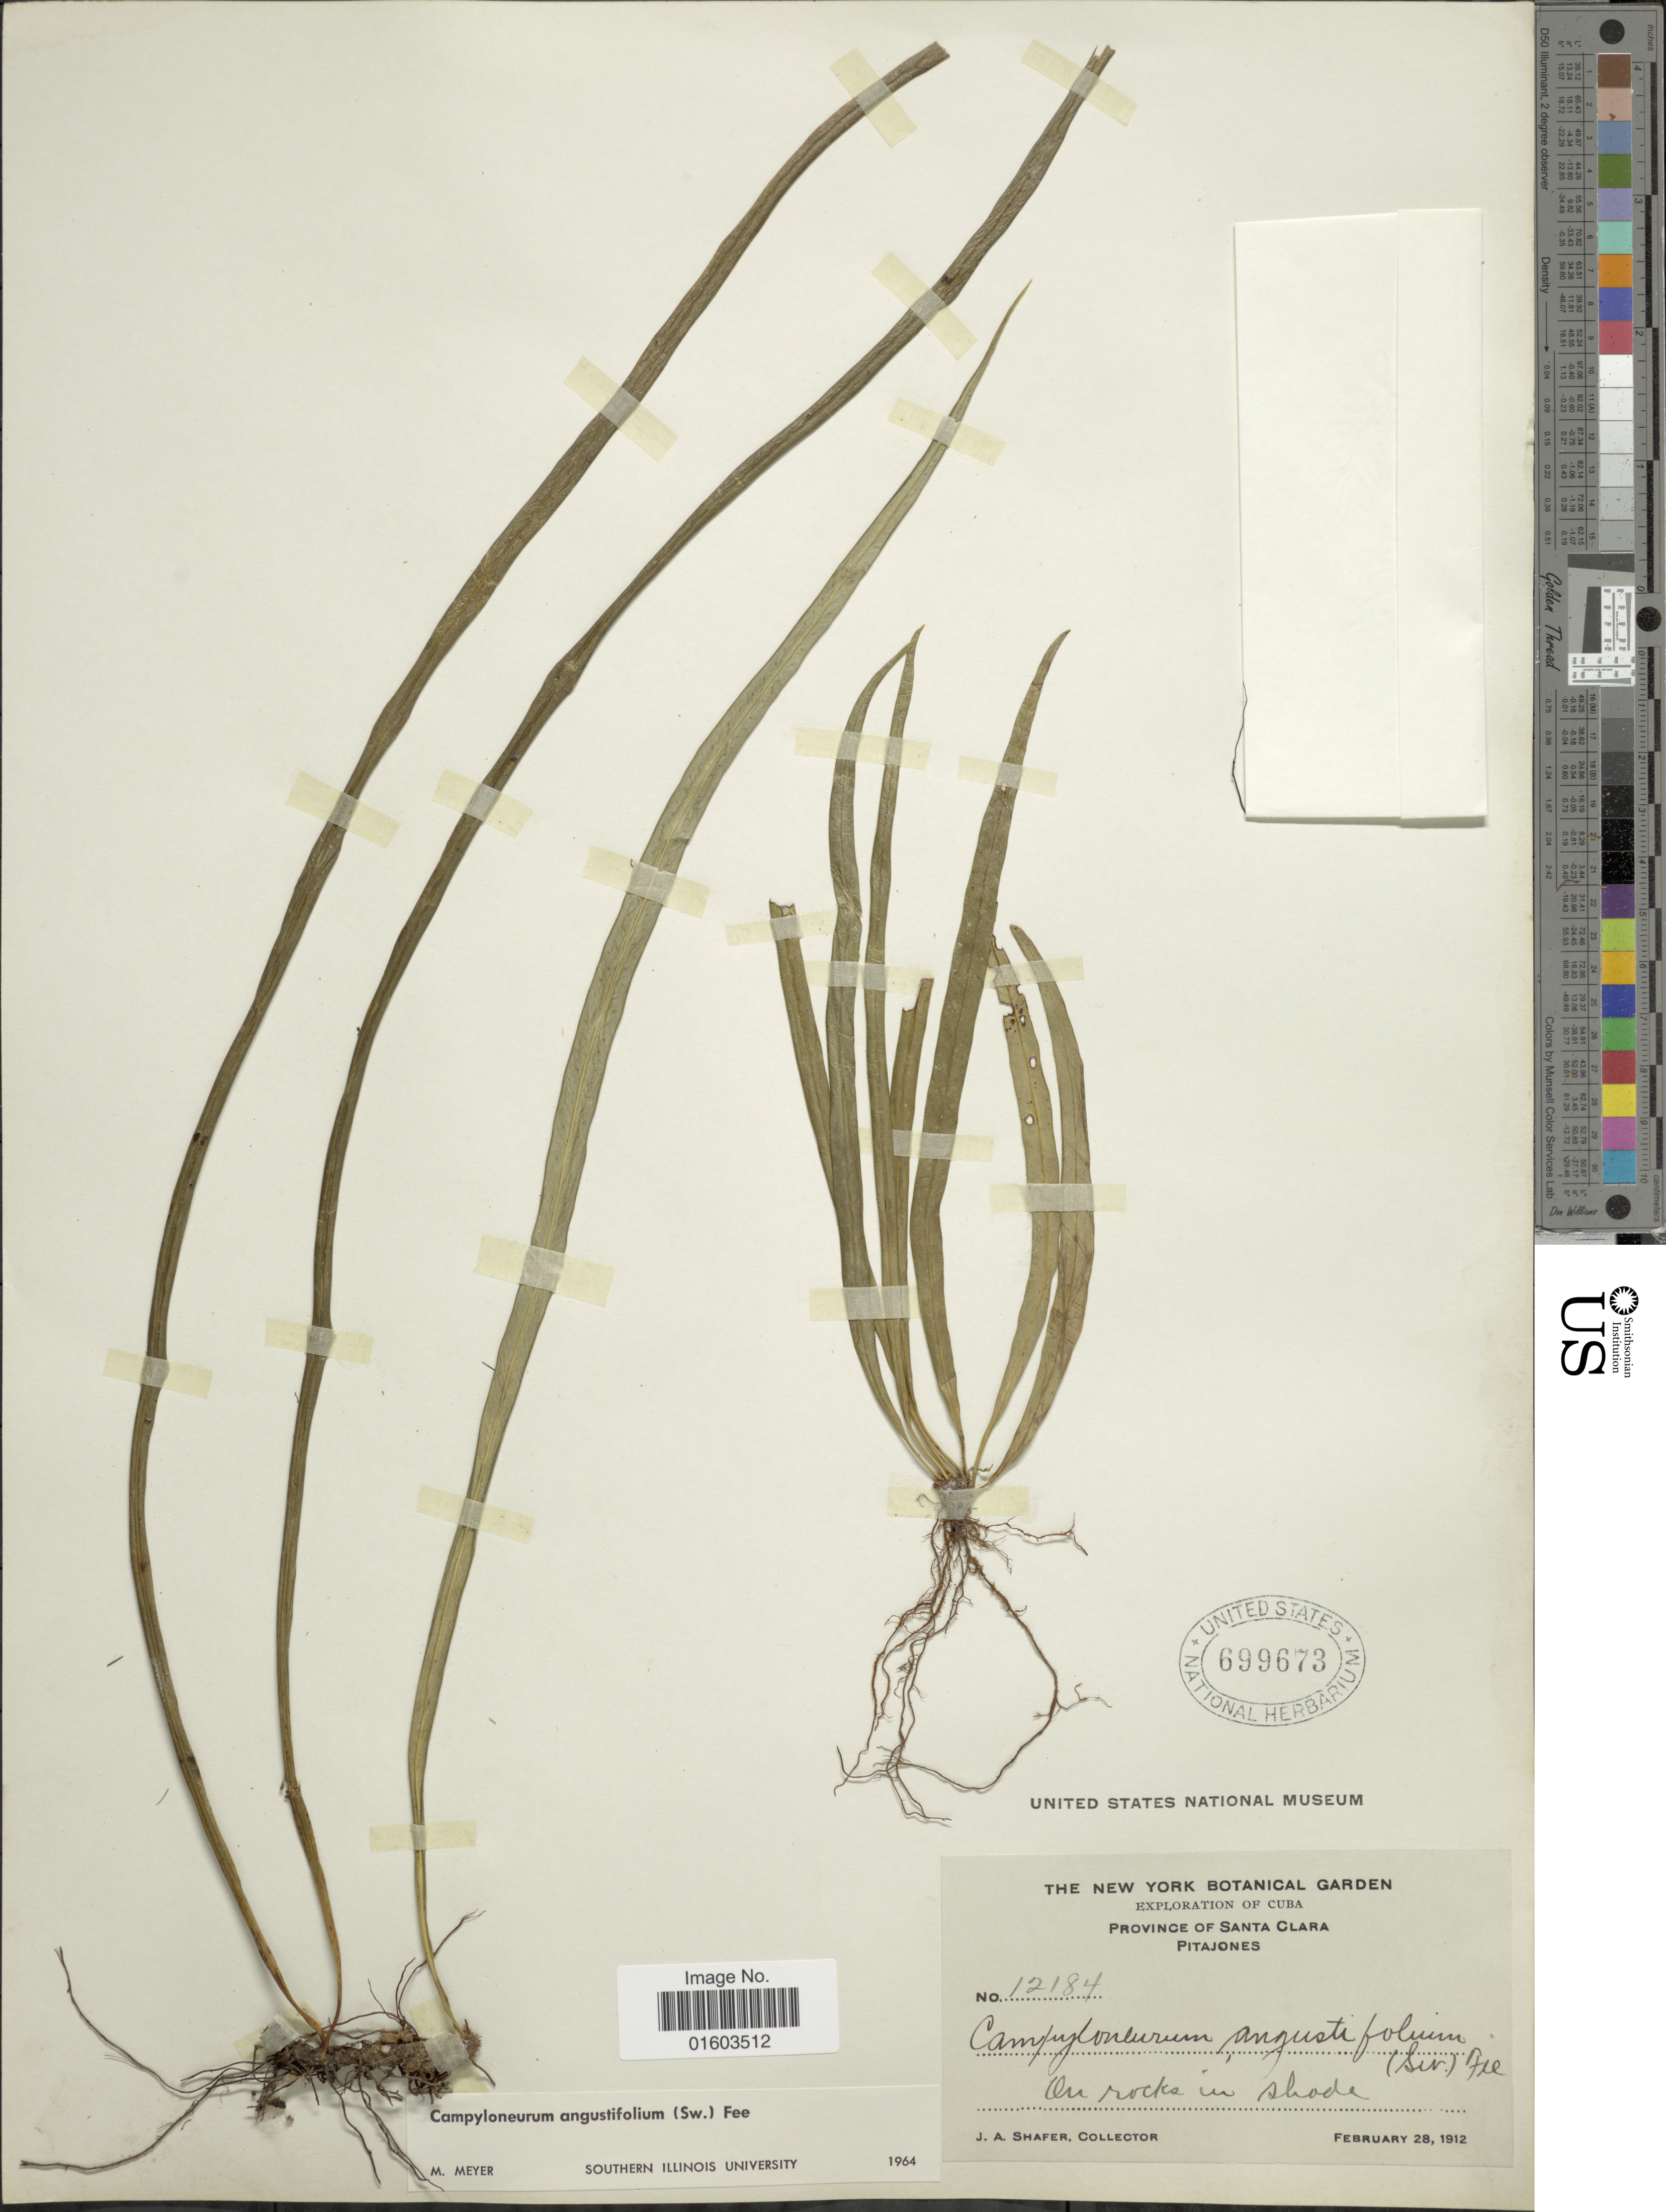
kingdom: Plantae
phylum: Tracheophyta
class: Polypodiopsida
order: Polypodiales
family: Polypodiaceae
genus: Campyloneurum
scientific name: Campyloneurum angustifolium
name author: (Sw.) Fée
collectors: J. A. Shafer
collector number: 12184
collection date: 1912-02-28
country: Cuba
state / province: Las Villas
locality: Province of Santa Clara, Pitajones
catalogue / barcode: US 699673